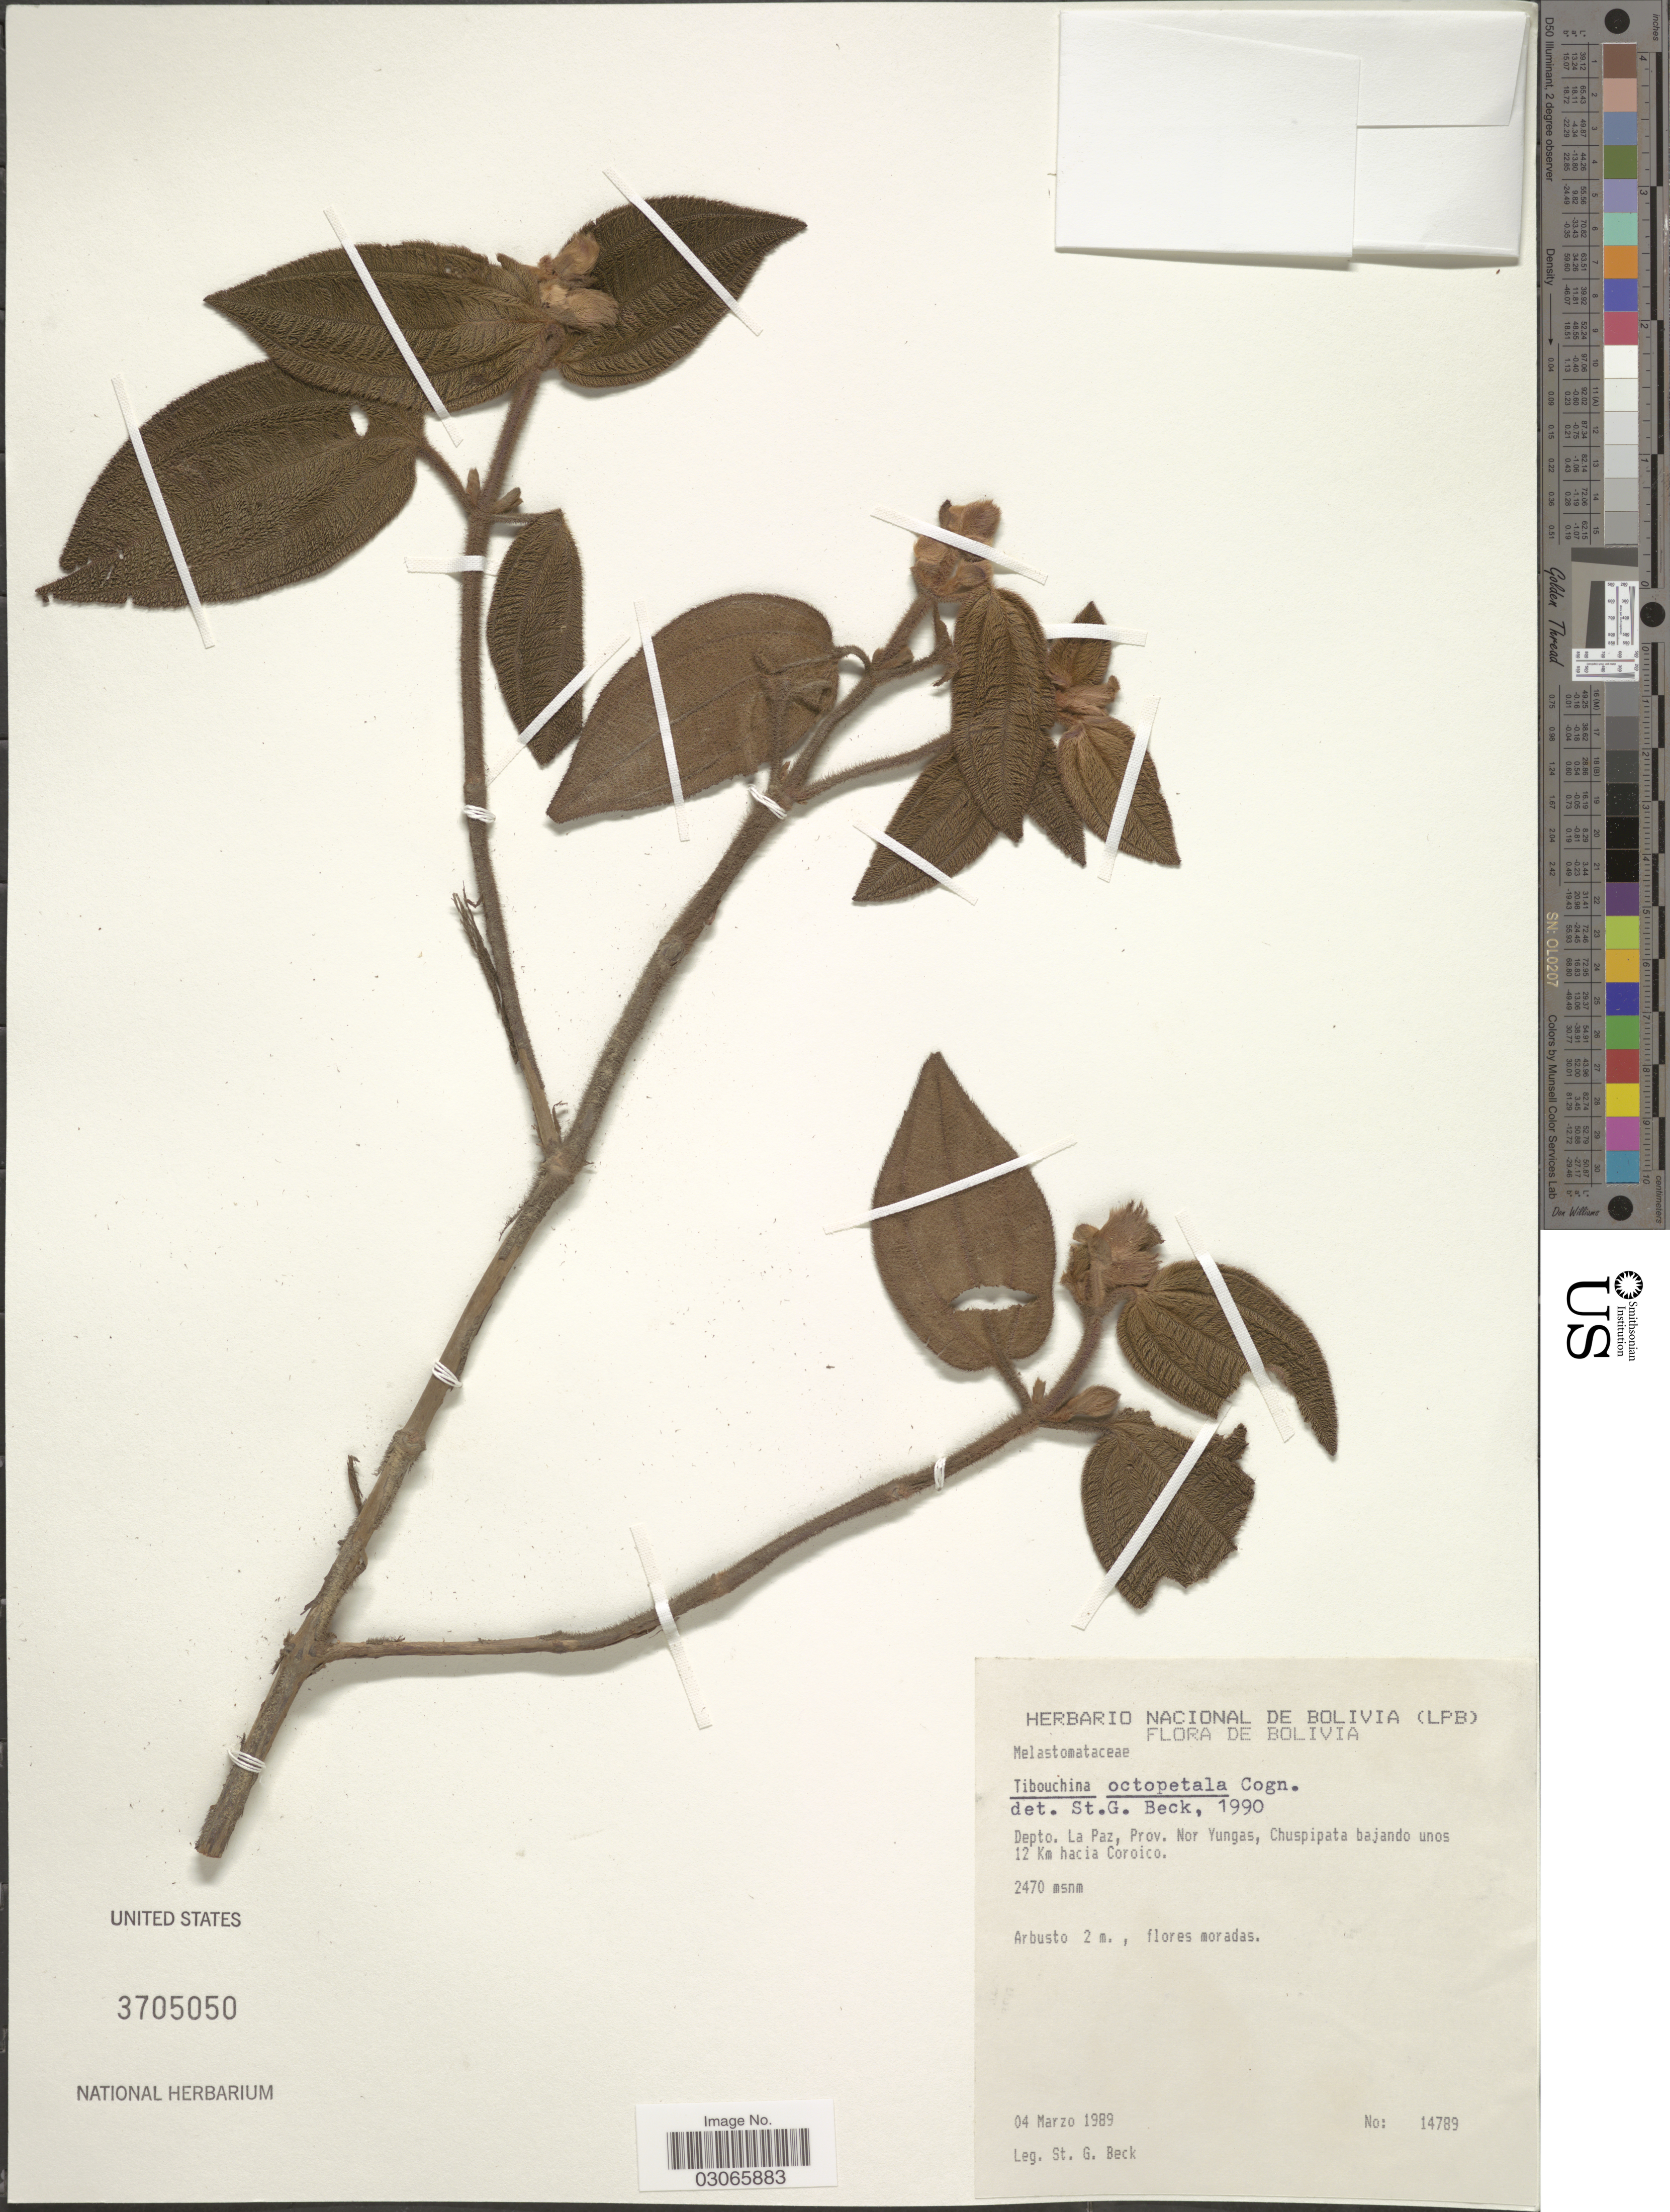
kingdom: Plantae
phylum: Tracheophyta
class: Magnoliopsida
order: Myrtales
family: Melastomataceae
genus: Pleroma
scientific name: Pleroma ochypetalum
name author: (Ruiz & Pav.) D. Don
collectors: S. G. Beck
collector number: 14789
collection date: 1989-03-04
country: Bolivia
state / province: La Paz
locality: Depto. La Paz, Prov. Nor Yungas, Chuspipata bajando unos 12 Km hacia Coroico.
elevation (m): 2470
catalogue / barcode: US 3705050